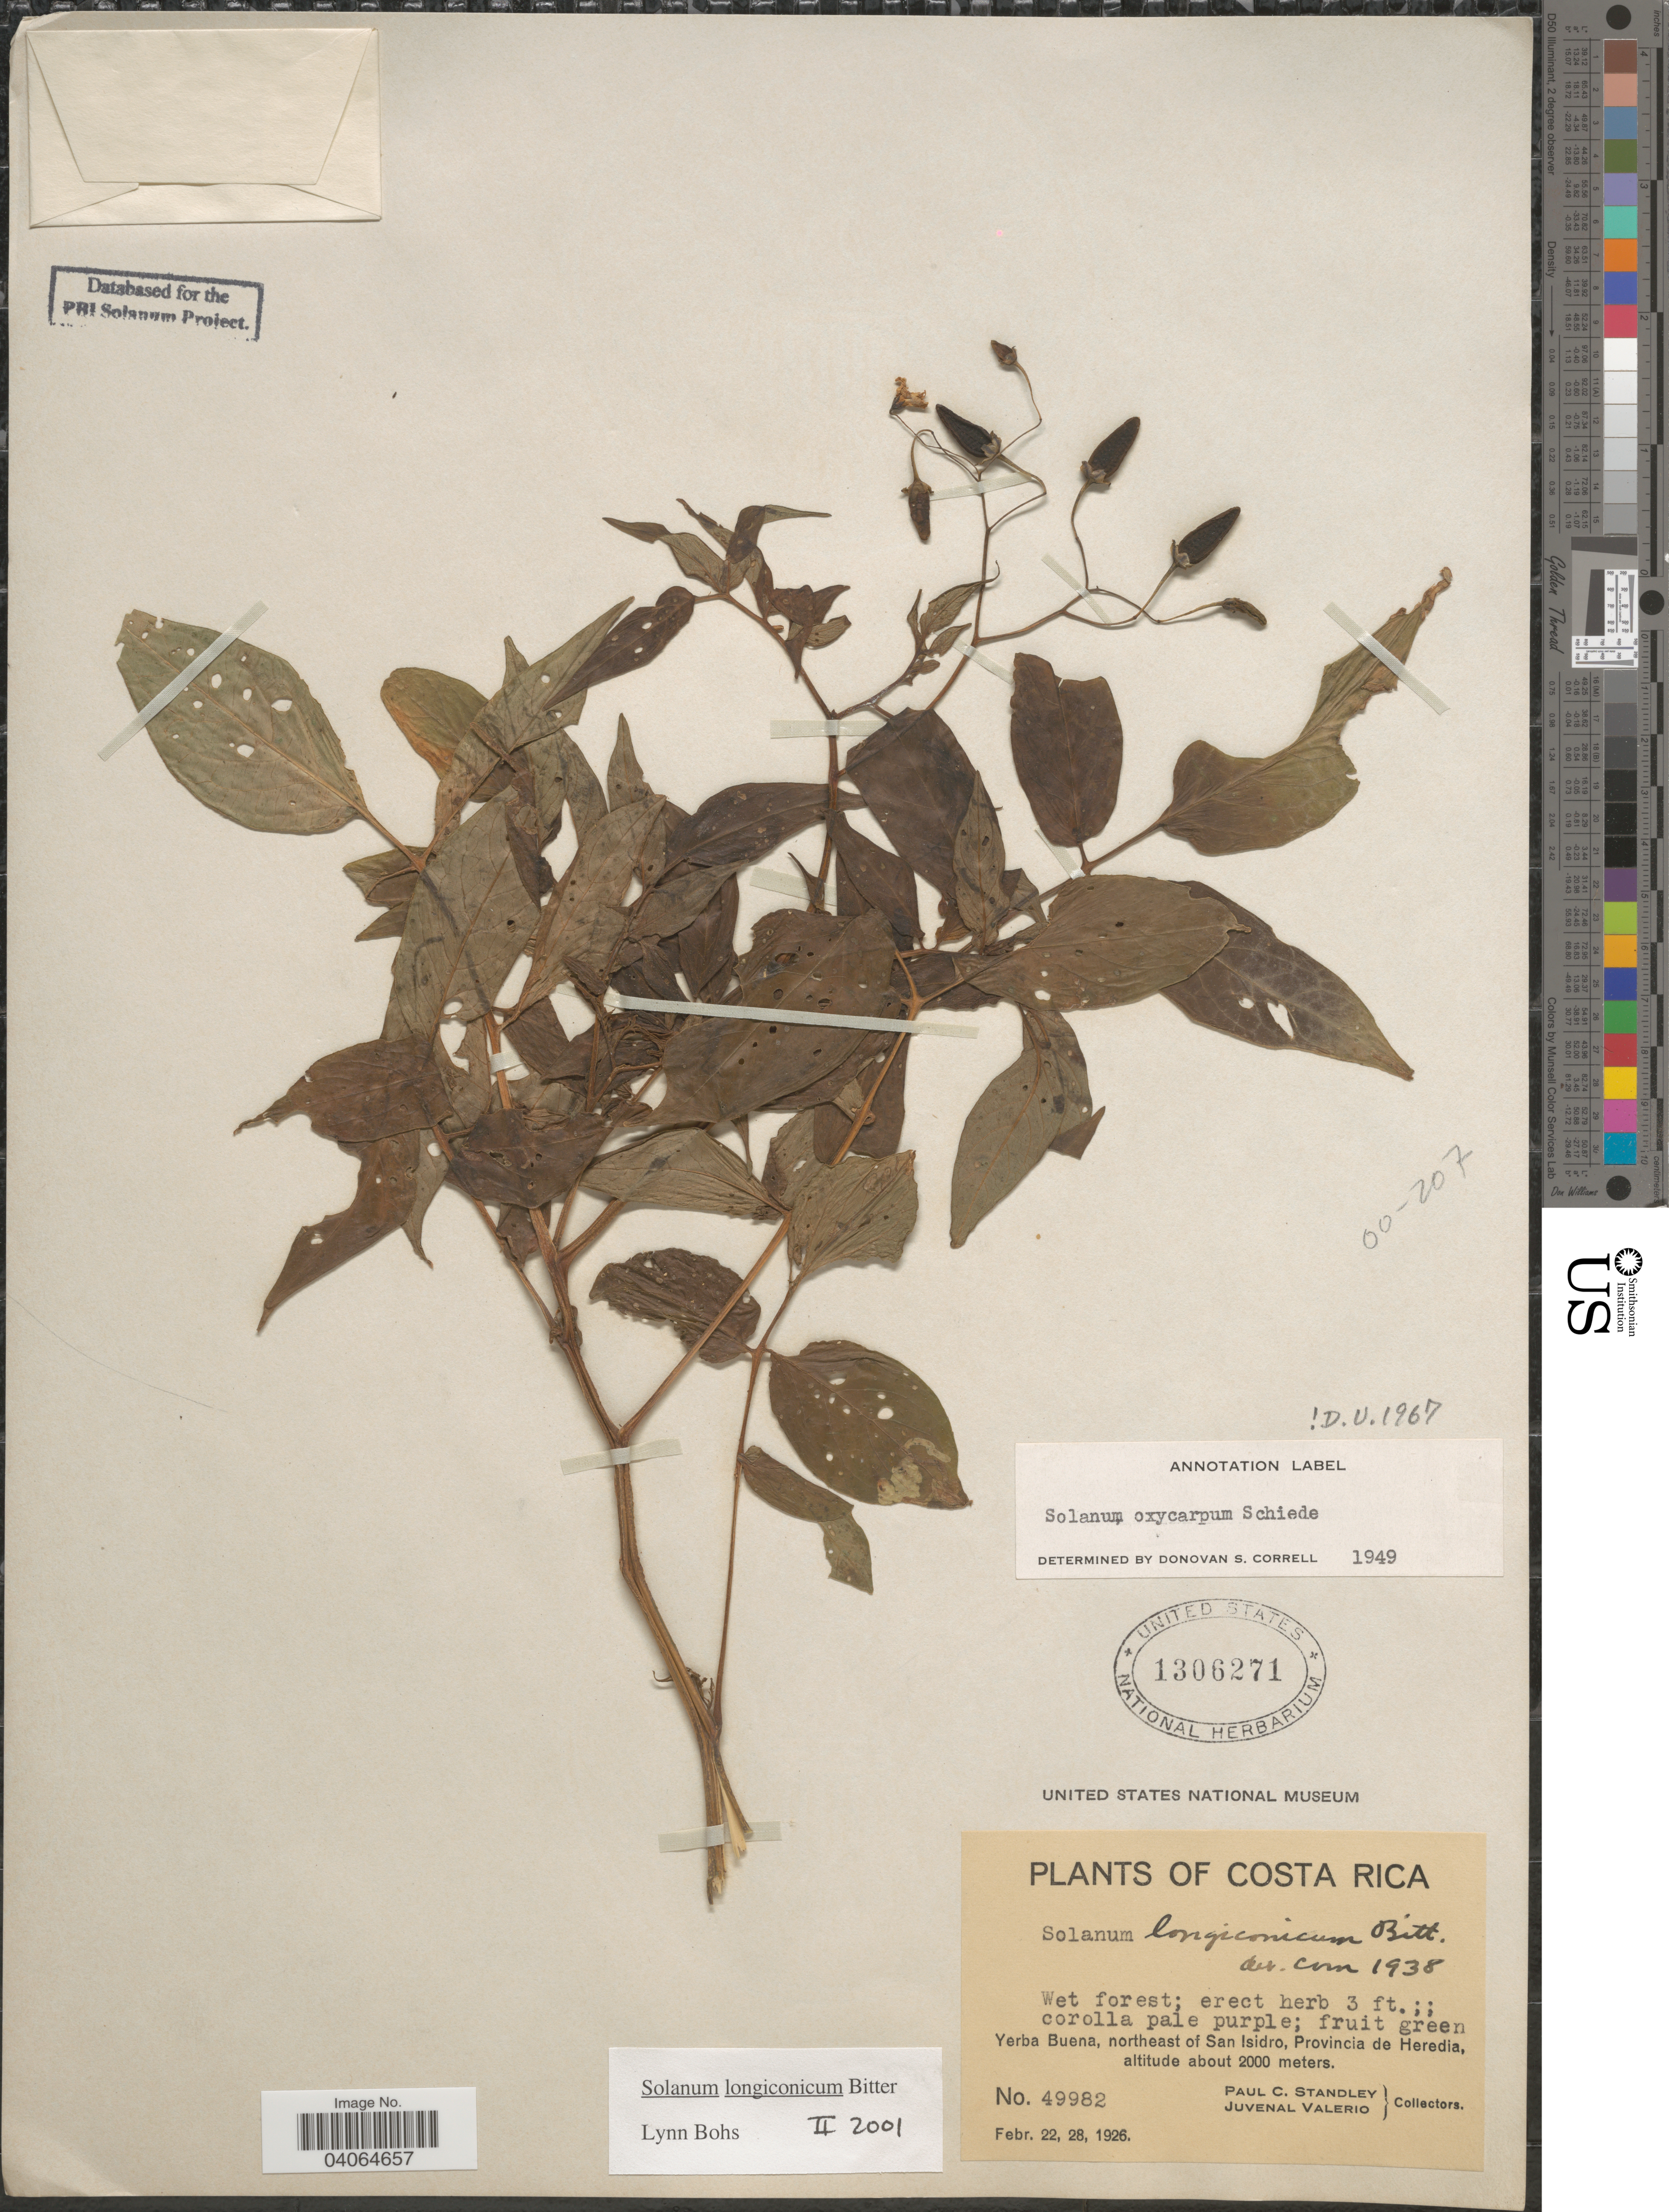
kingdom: Plantae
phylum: Tracheophyta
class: Magnoliopsida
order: Solanales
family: Solanaceae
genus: Solanum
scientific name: Solanum longiconicum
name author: Bitter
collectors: P. C. Standley & J. Valerio R.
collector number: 49982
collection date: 1926-02-22/1926-02-28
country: Costa Rica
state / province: Heredia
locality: Yerba Buena, northeast of San Isidro.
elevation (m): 2000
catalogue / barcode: US 1306271